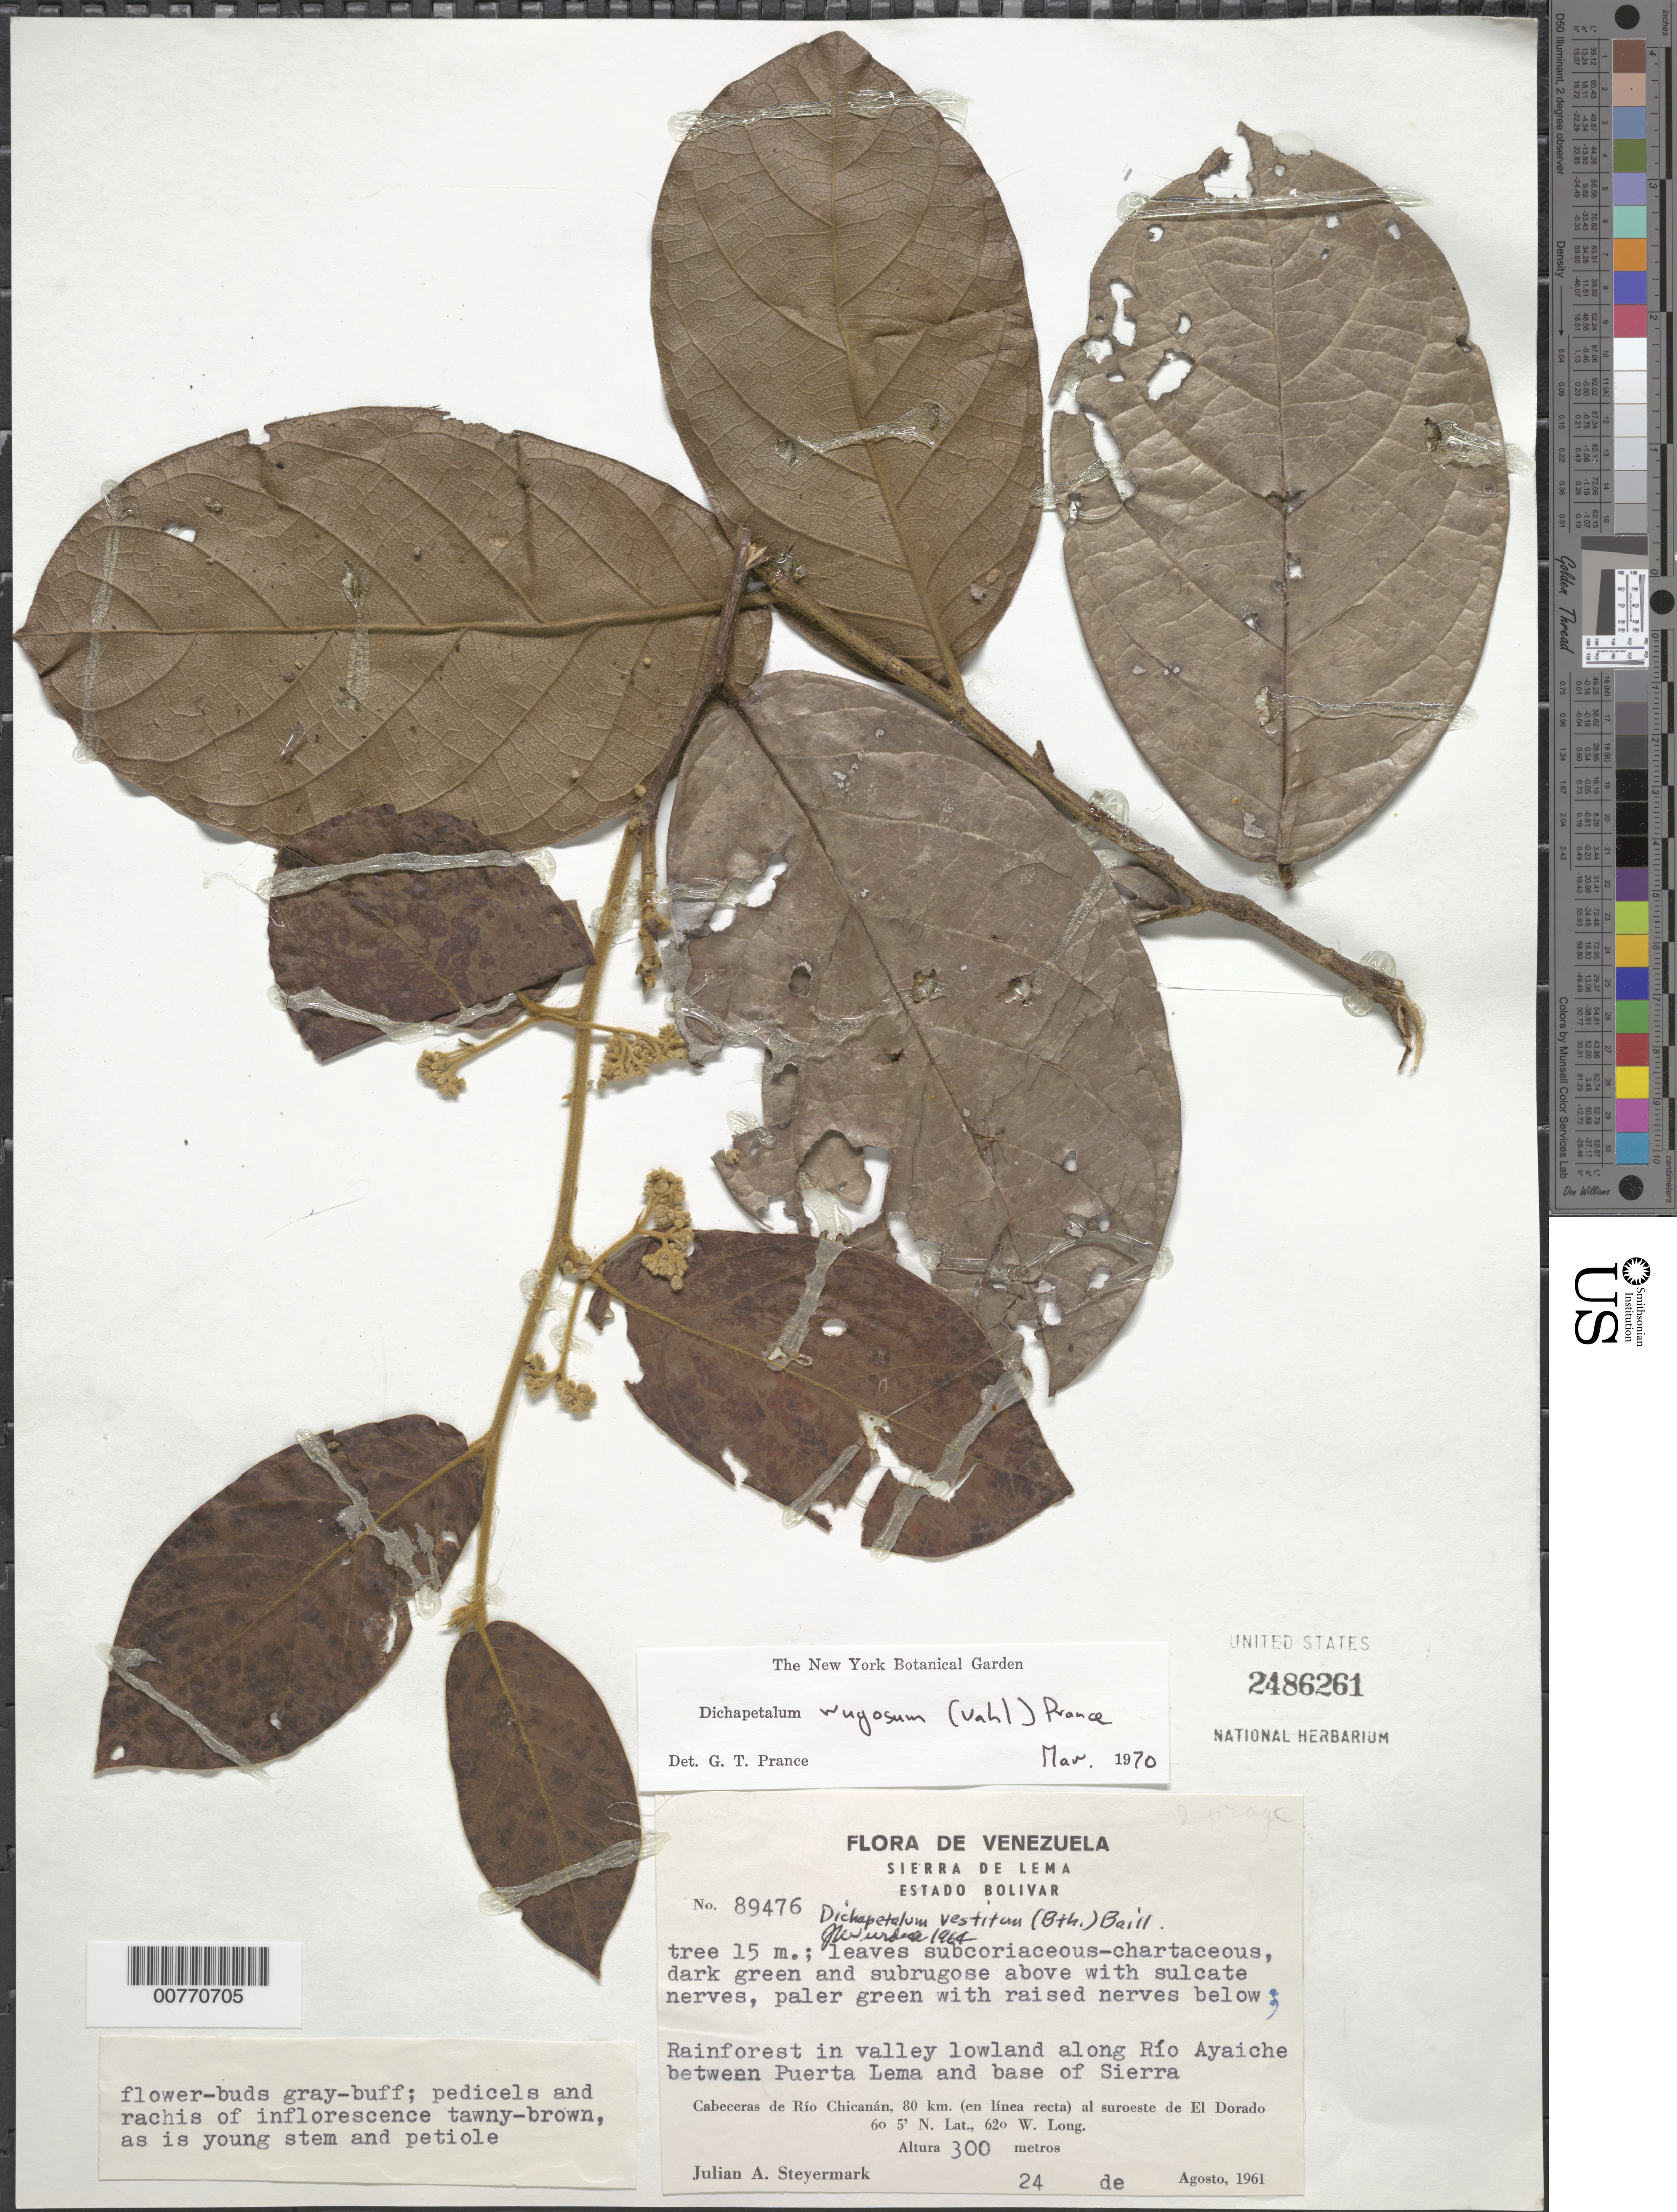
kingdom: Plantae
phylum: Tracheophyta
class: Magnoliopsida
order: Malpighiales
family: Dichapetalaceae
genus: Dichapetalum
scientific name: Dichapetalum rugosum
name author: (Vahl) Prance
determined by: Prance, G. T.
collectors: J. Steyermark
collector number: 89476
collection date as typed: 24-Aug-61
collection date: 1961-08-24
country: Venezuela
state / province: Bolívar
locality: Sierra de Lema, Cabaceras de Río Chicanan, 80 km in straight line to SW of El Dorado, between Río Chicanan and Río Ayaiche, between Puerta Lema and base of Sierra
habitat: Rainforest in valley lowland along river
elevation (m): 300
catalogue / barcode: US 2486261